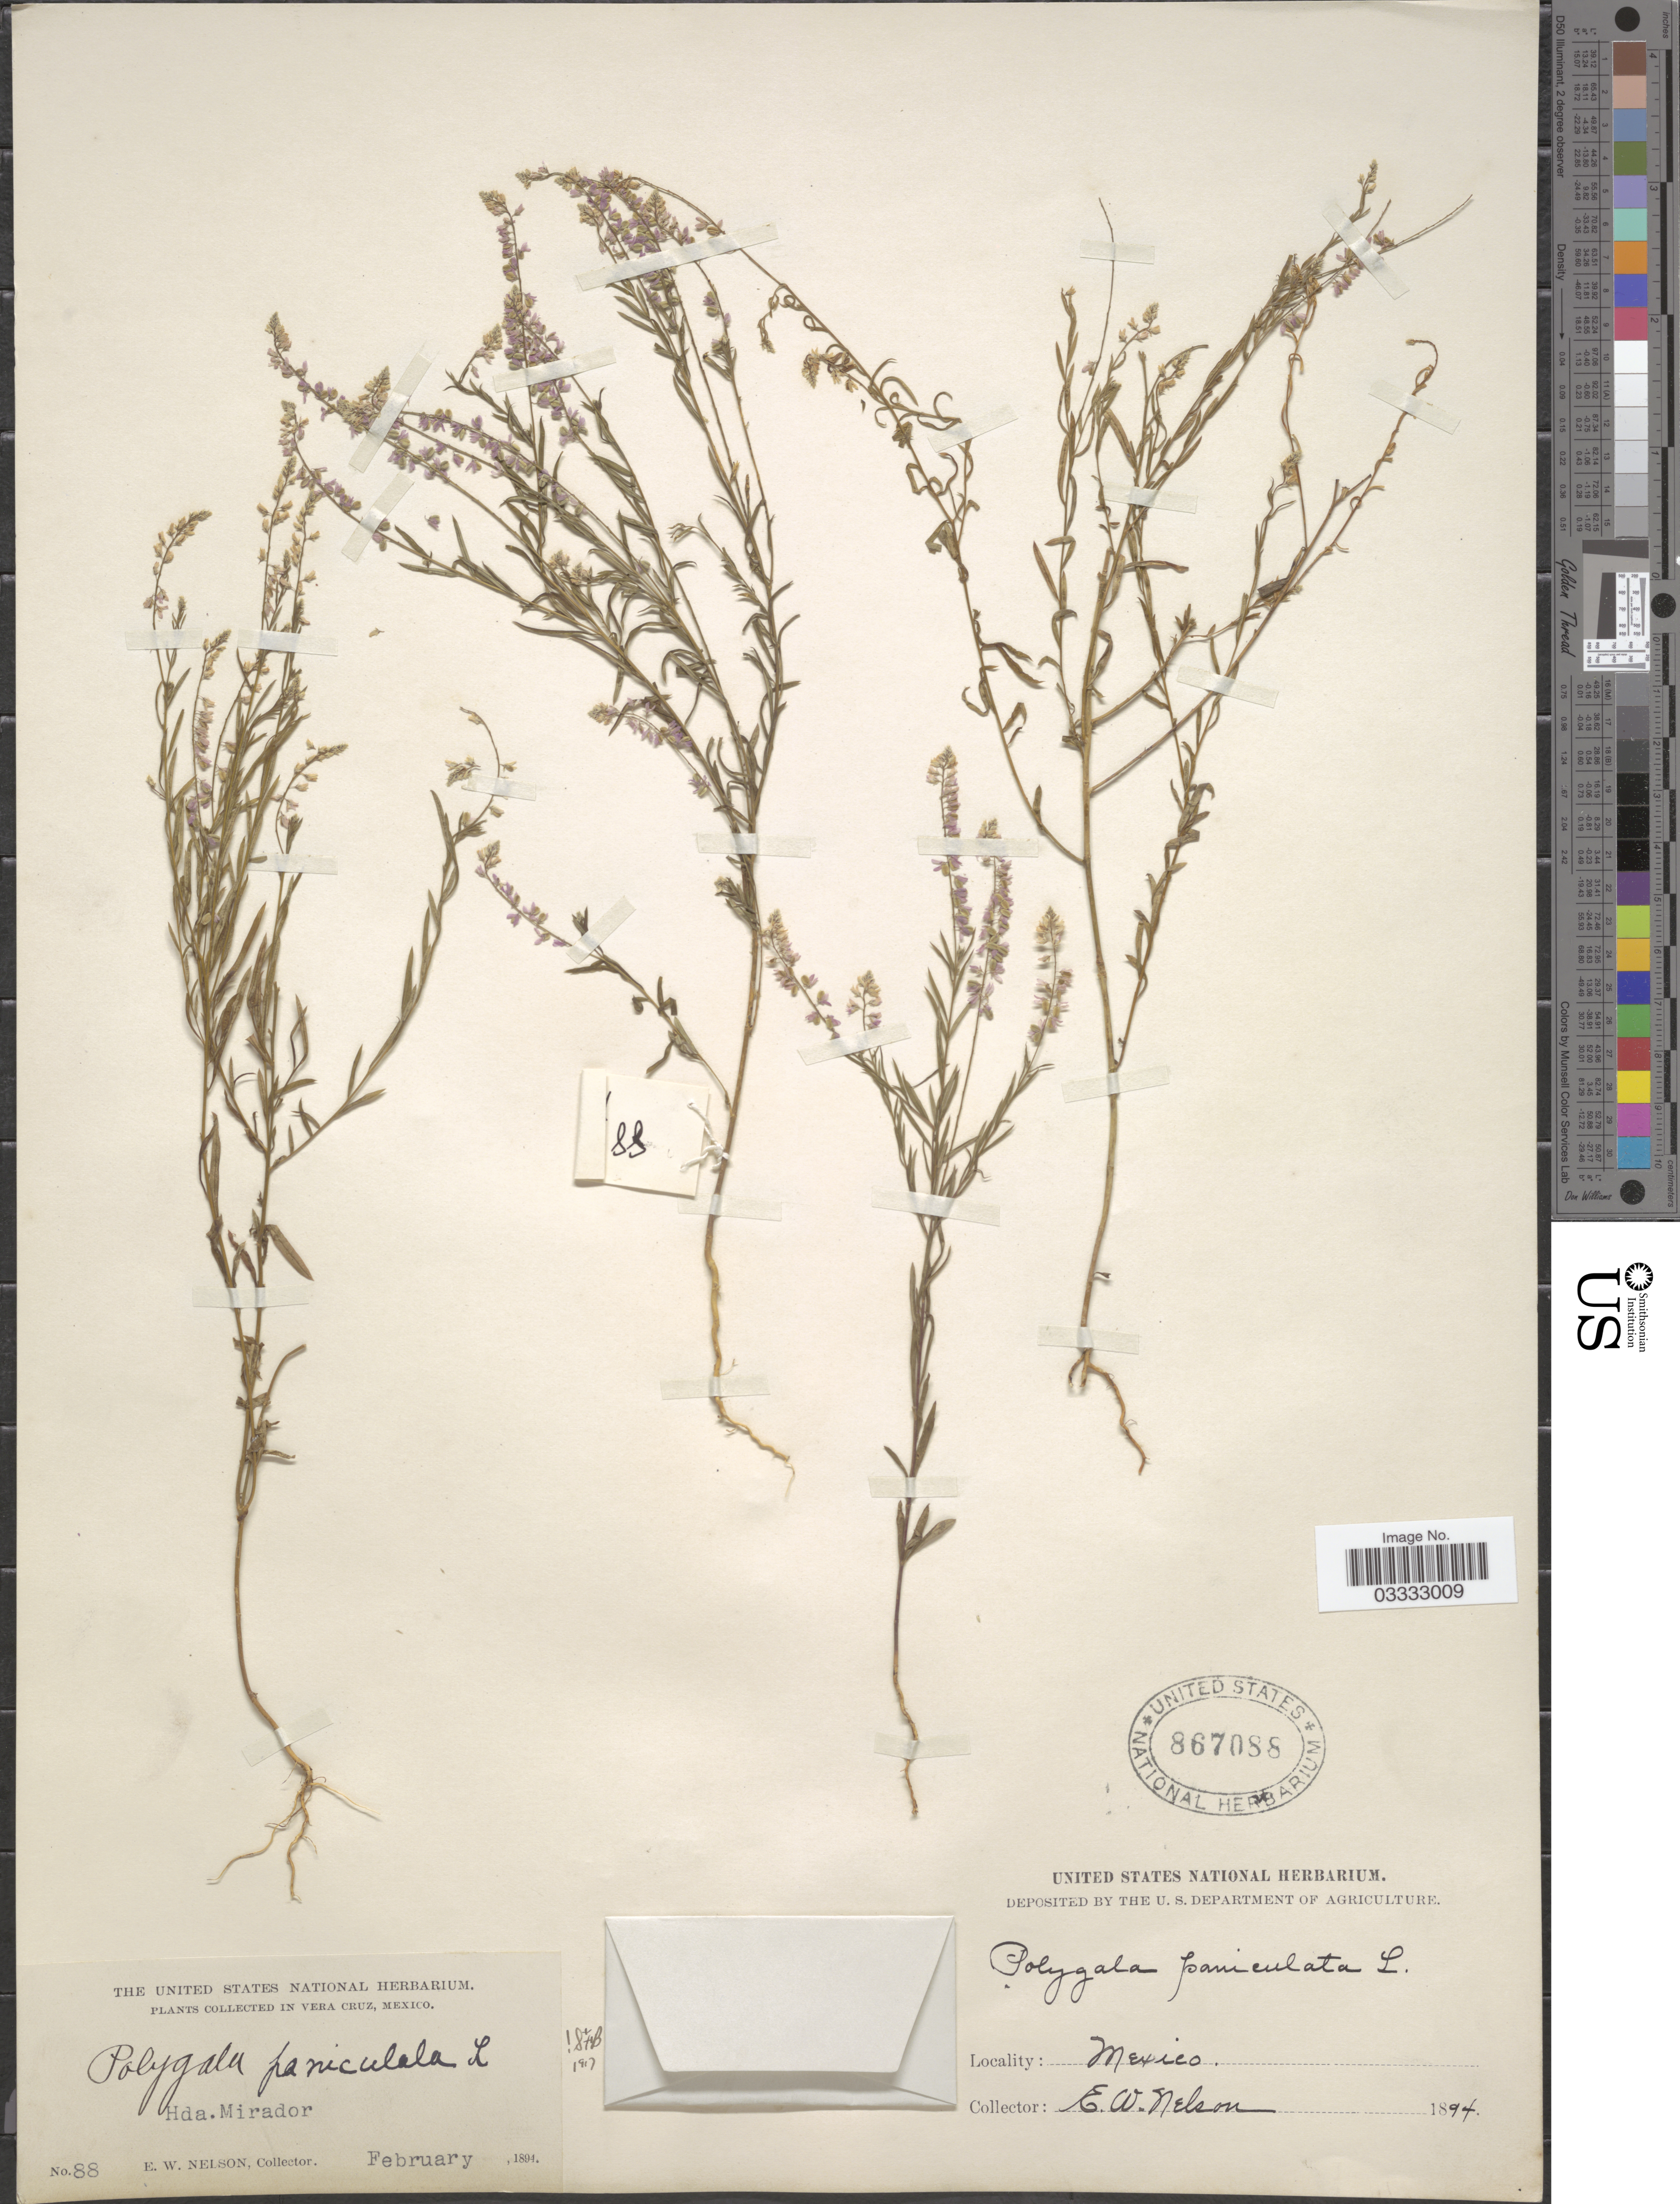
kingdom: Plantae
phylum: Tracheophyta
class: Magnoliopsida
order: Fabales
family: Polygalaceae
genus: Polygala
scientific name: Polygala paniculata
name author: L.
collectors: E. W. Nelson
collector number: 88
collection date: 1894-02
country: Mexico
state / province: Veracruz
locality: Vera Cruz. Hda. Mirador.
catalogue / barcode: US 867088